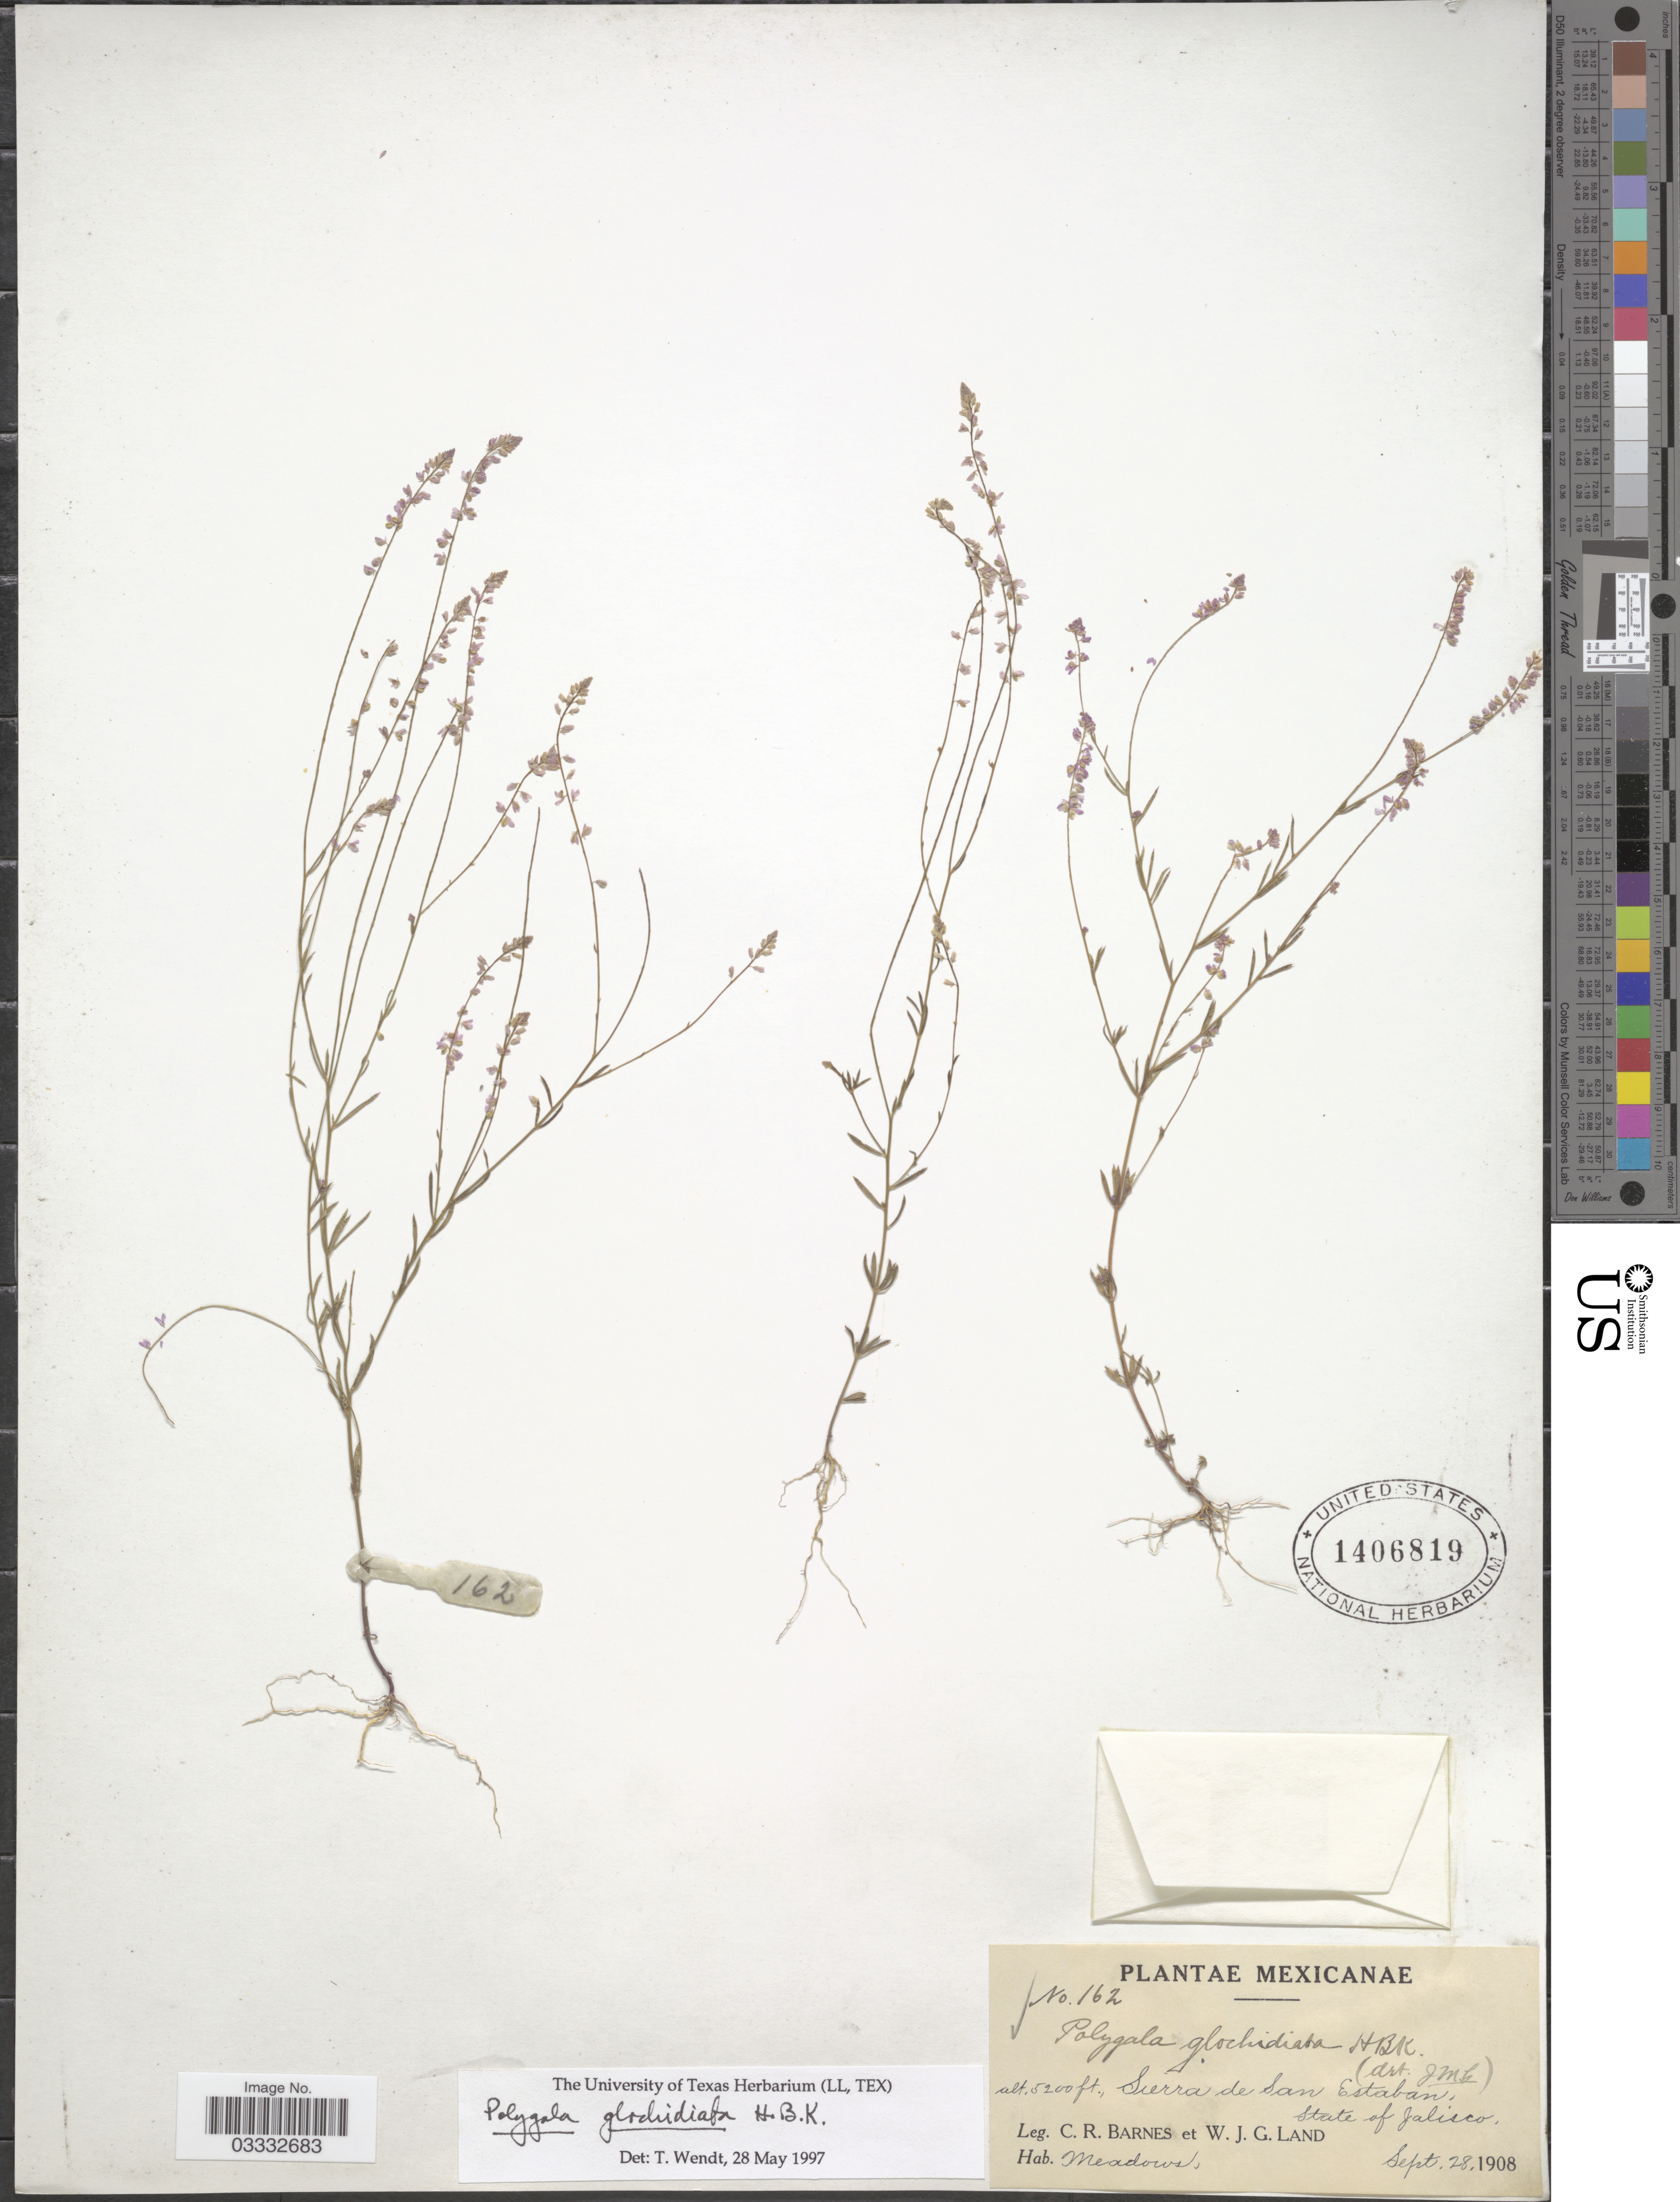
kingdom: Plantae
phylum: Tracheophyta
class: Magnoliopsida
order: Fabales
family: Polygalaceae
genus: Polygala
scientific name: Polygala glochidiata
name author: Kunth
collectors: C. R. Barnes & W. J. G. Land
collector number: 162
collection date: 1908-09-28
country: Mexico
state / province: Jalisco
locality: Sierra de San Estaban.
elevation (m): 1585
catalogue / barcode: US 1406819